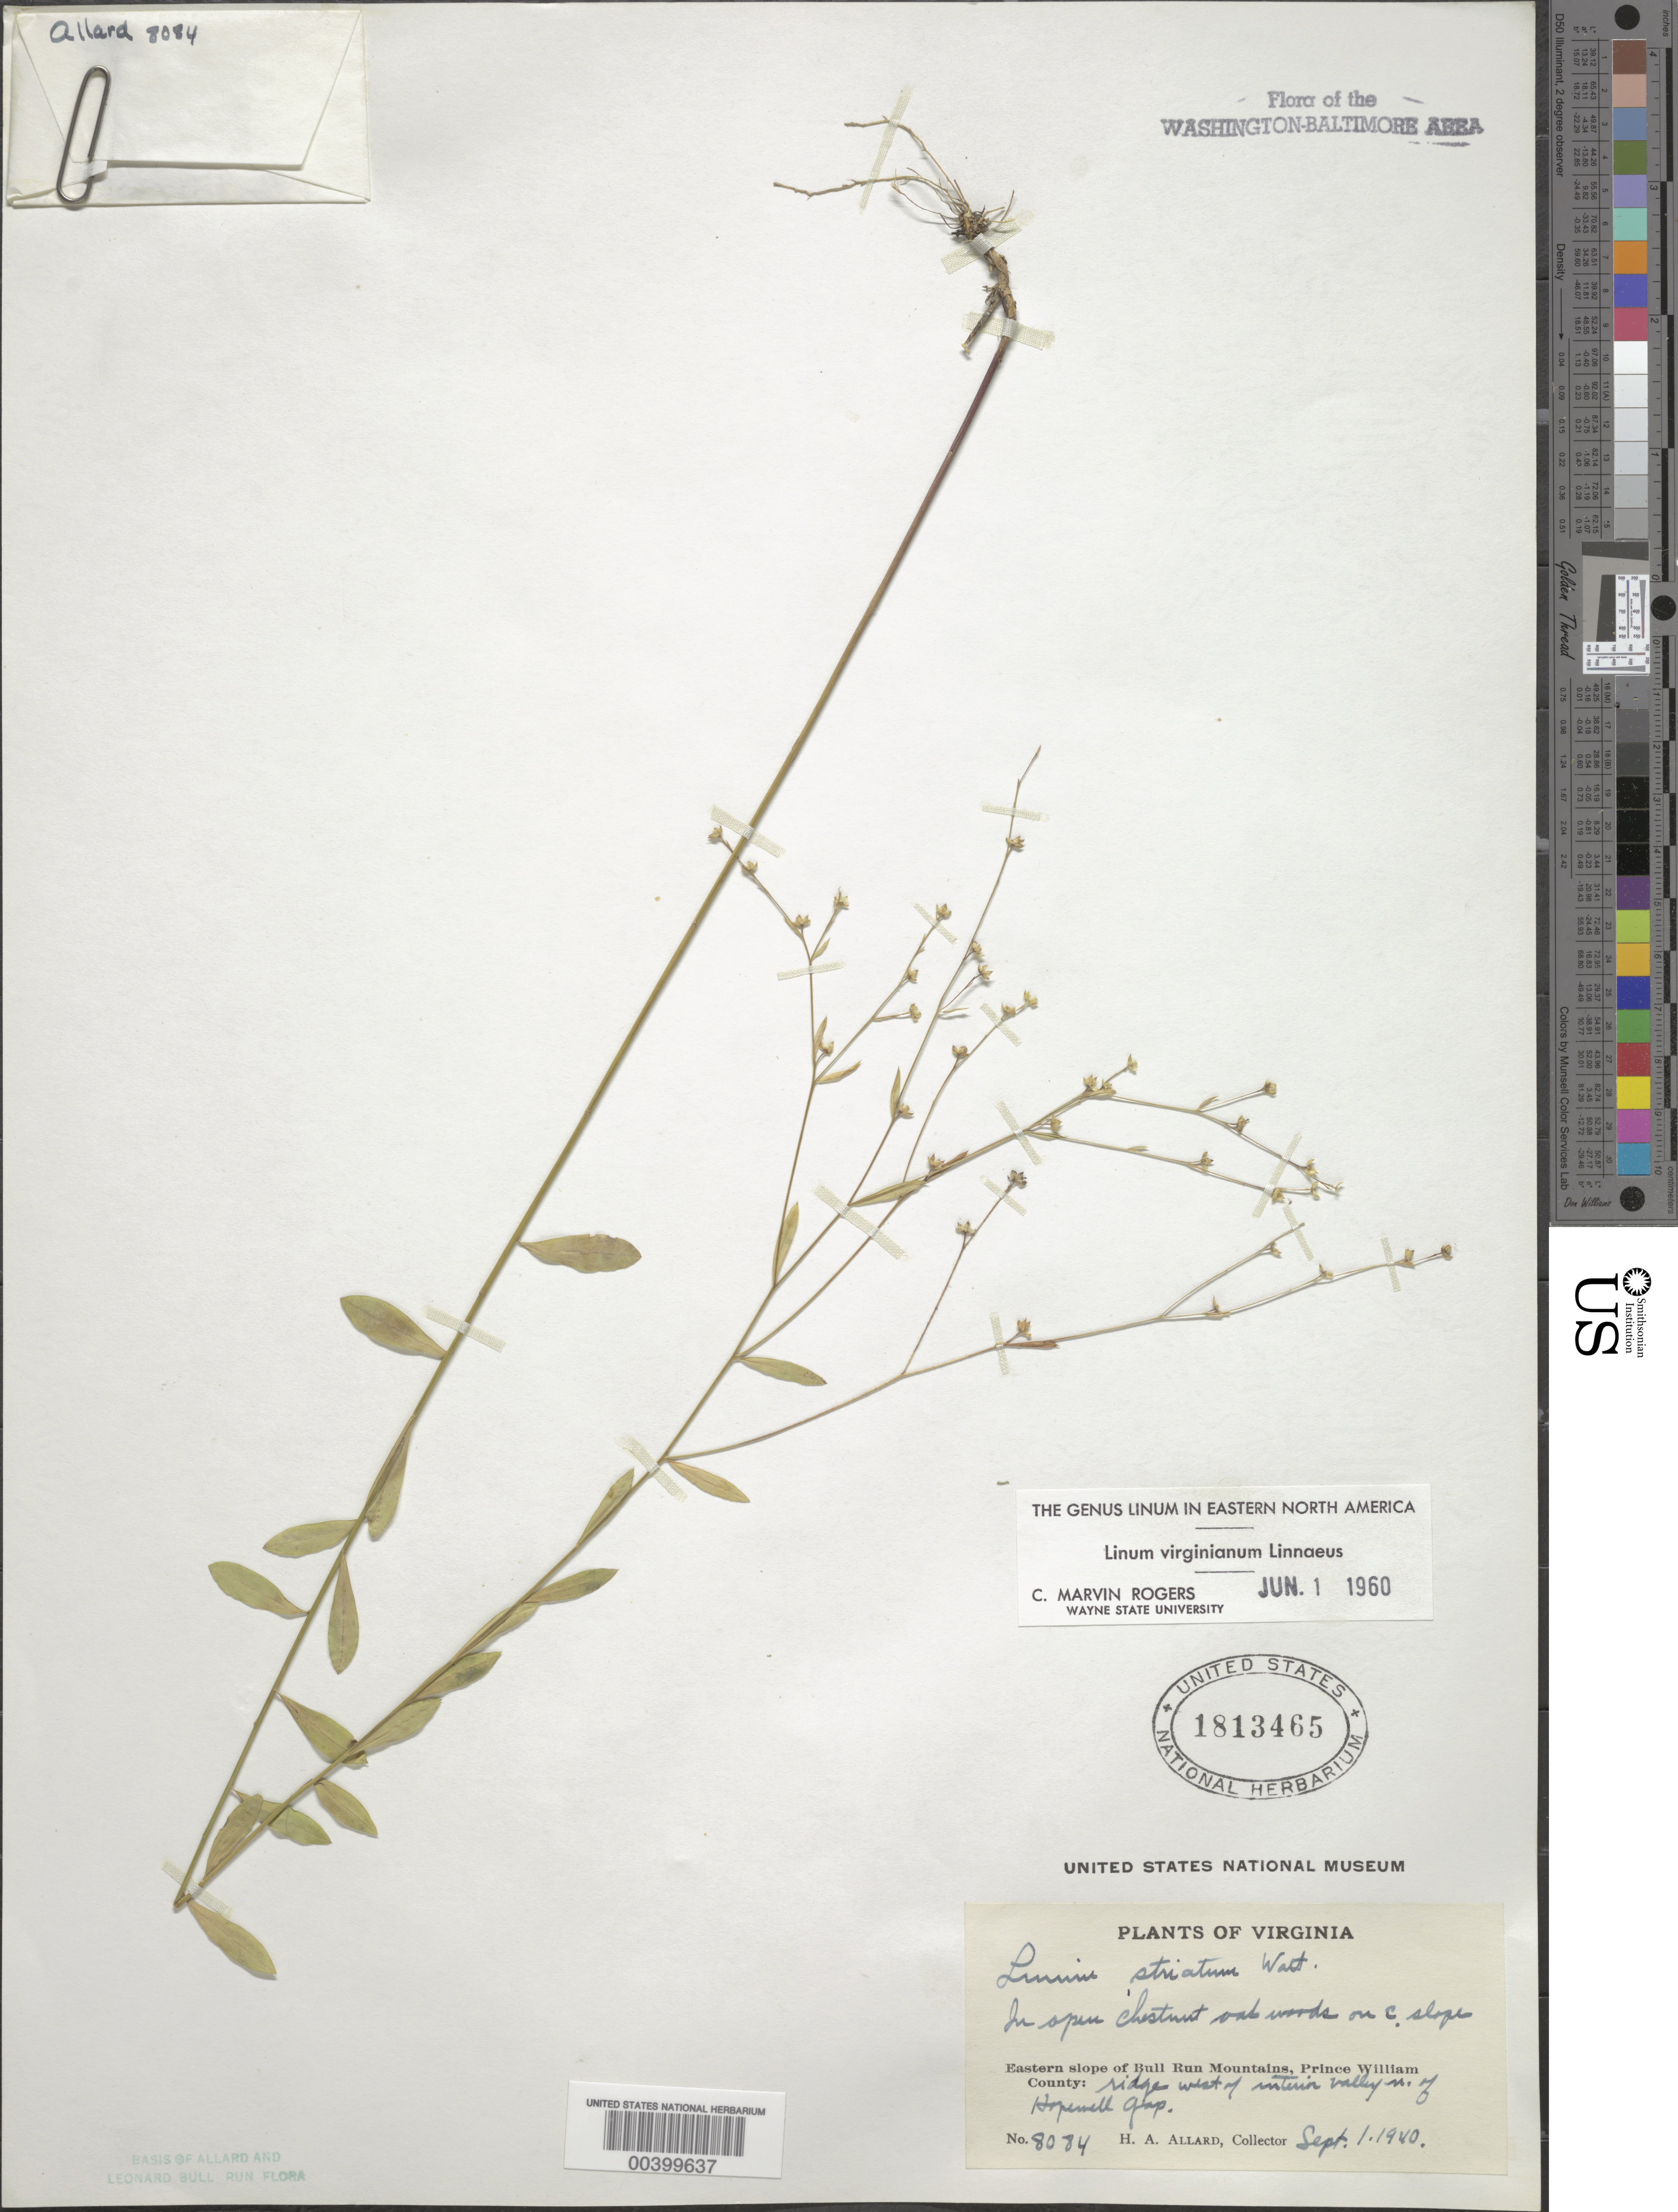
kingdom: Plantae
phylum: Tracheophyta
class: Magnoliopsida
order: Malpighiales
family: Linaceae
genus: Linum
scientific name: Linum virginianum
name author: L.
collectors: H. A. Allard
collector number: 8084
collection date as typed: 01 Sep 1940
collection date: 1940-09-01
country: United States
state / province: Virginia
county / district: Prince William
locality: North of Hopewell Gap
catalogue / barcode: US 1813465